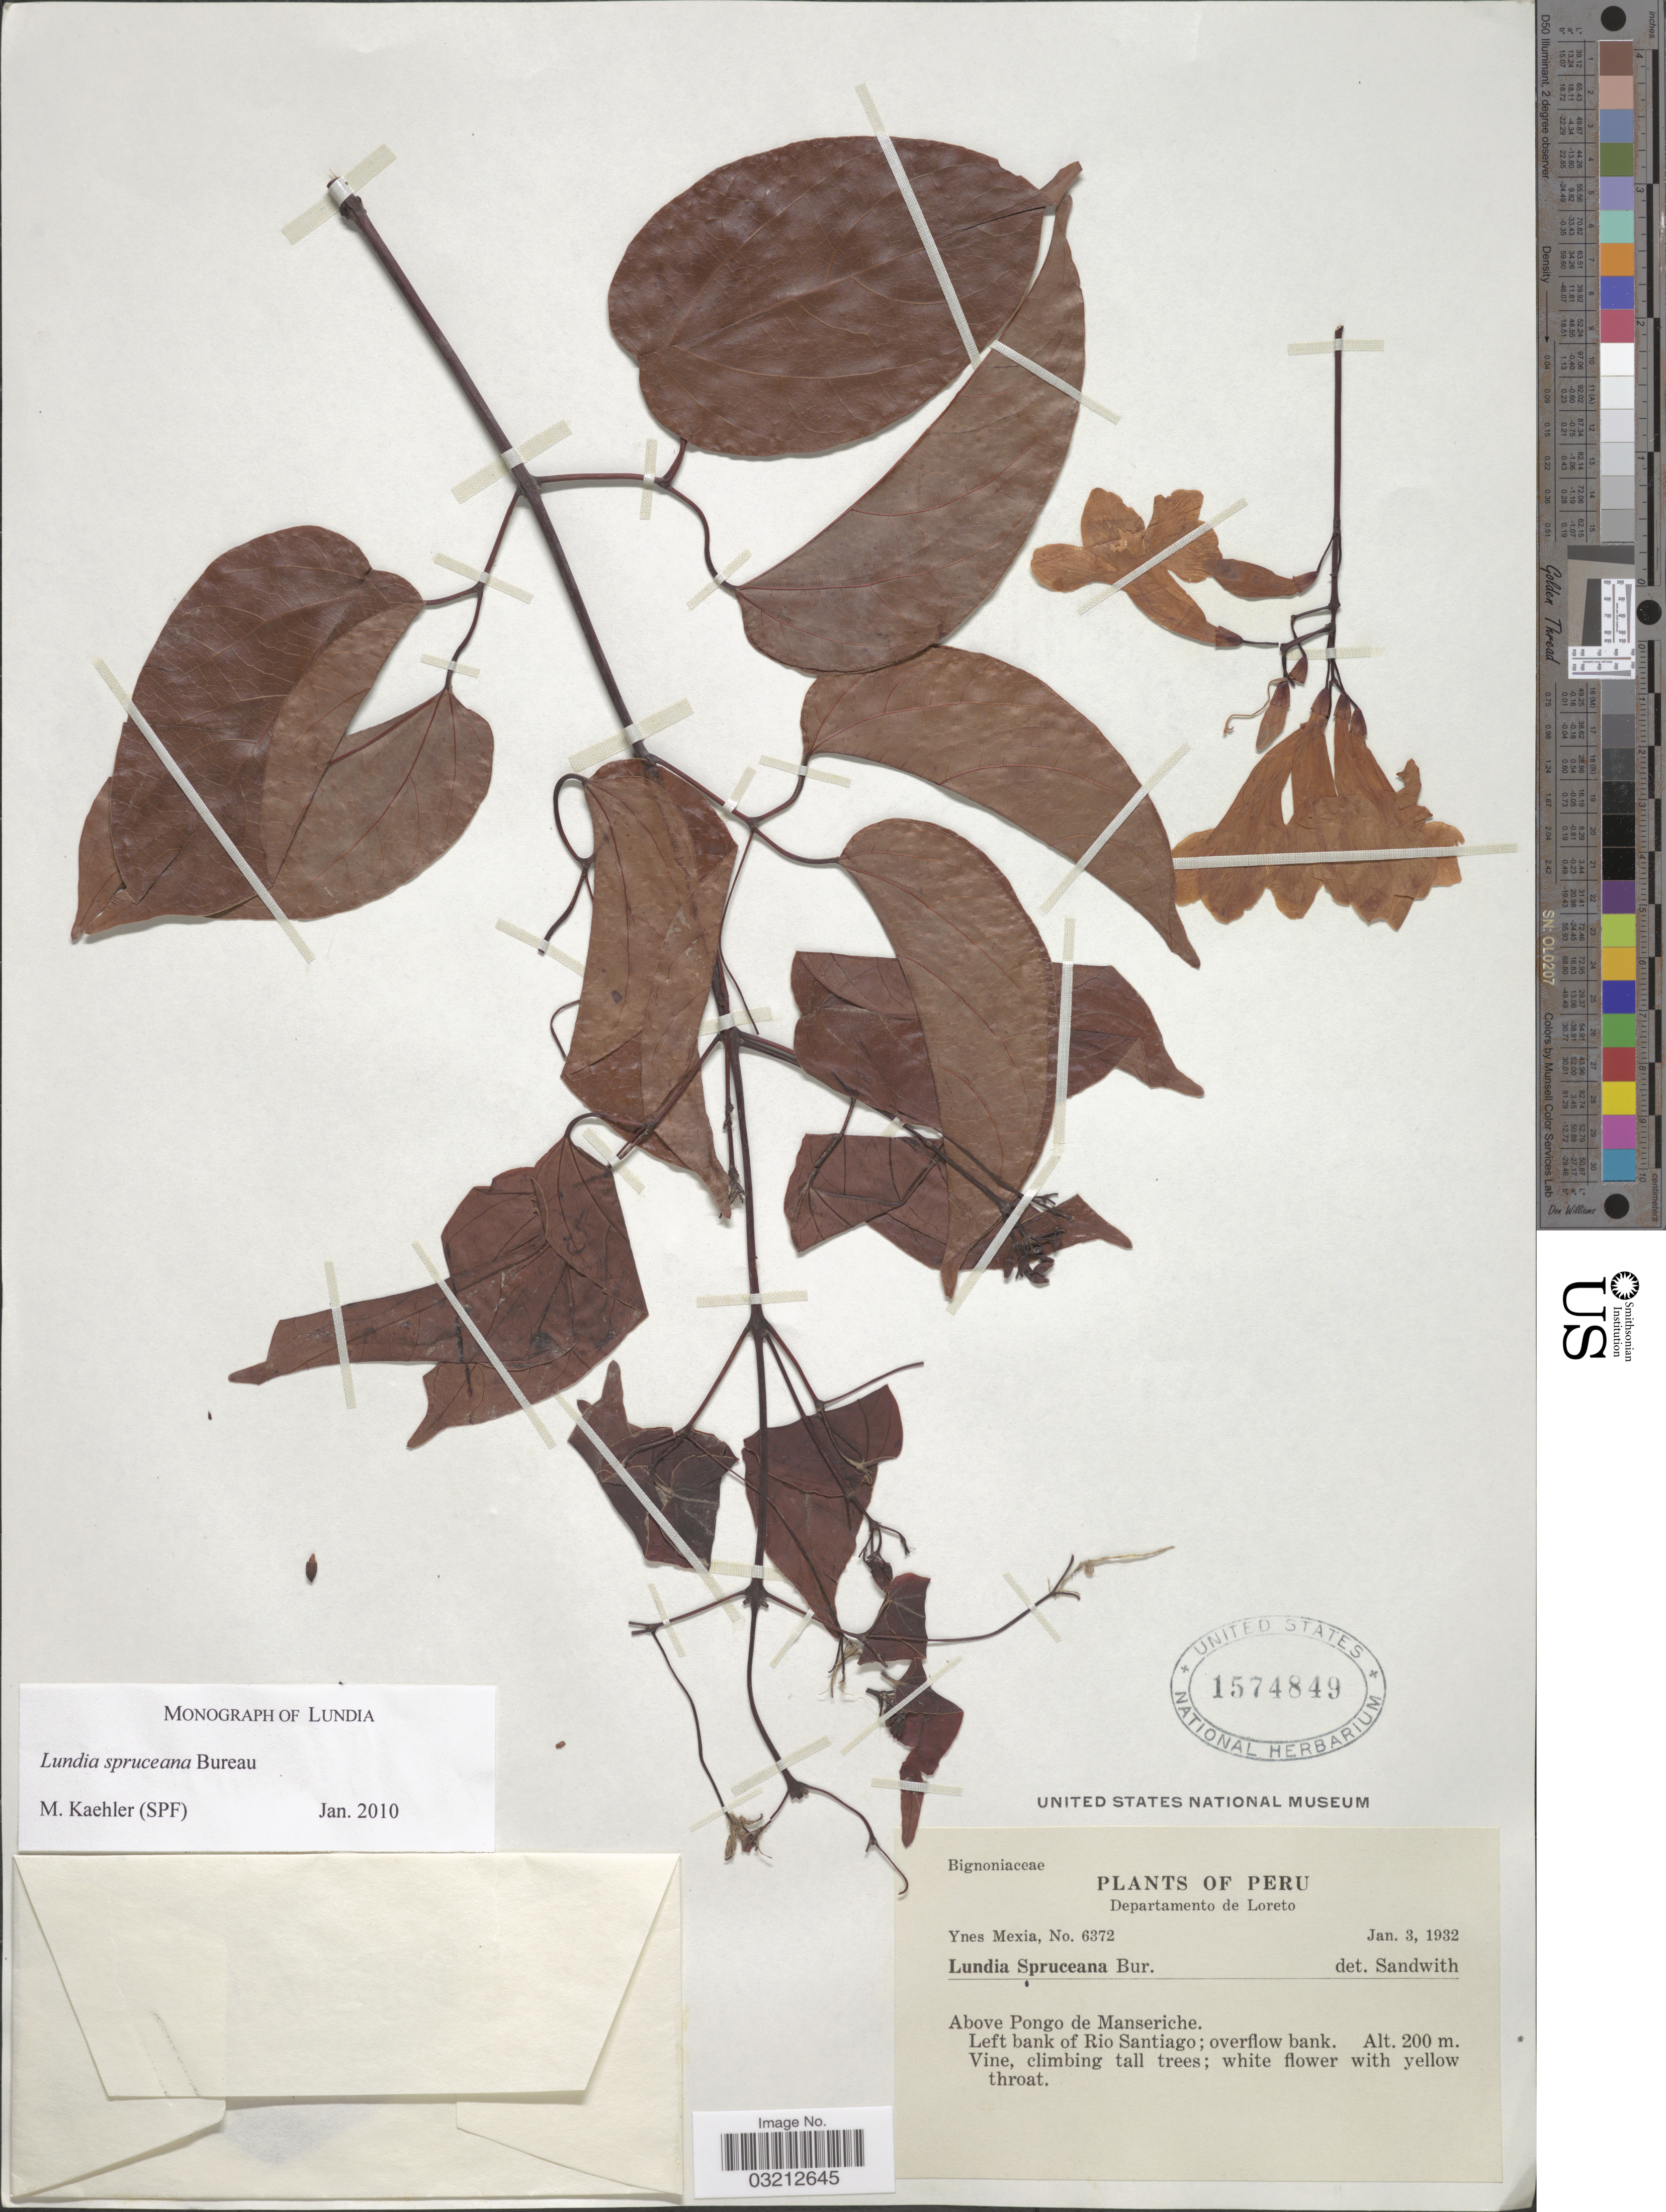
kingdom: Plantae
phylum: Tracheophyta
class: Magnoliopsida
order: Lamiales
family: Bignoniaceae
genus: Lundia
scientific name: Lundia spruceana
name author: Bureau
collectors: Y. Mexia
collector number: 6372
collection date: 1932-01-03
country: Peru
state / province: Loreto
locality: Departamento de Loreto. Above Pongo de Manseriche. Left bank of Rio Santiago; overflow bank.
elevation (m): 200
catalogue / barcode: US 1574849